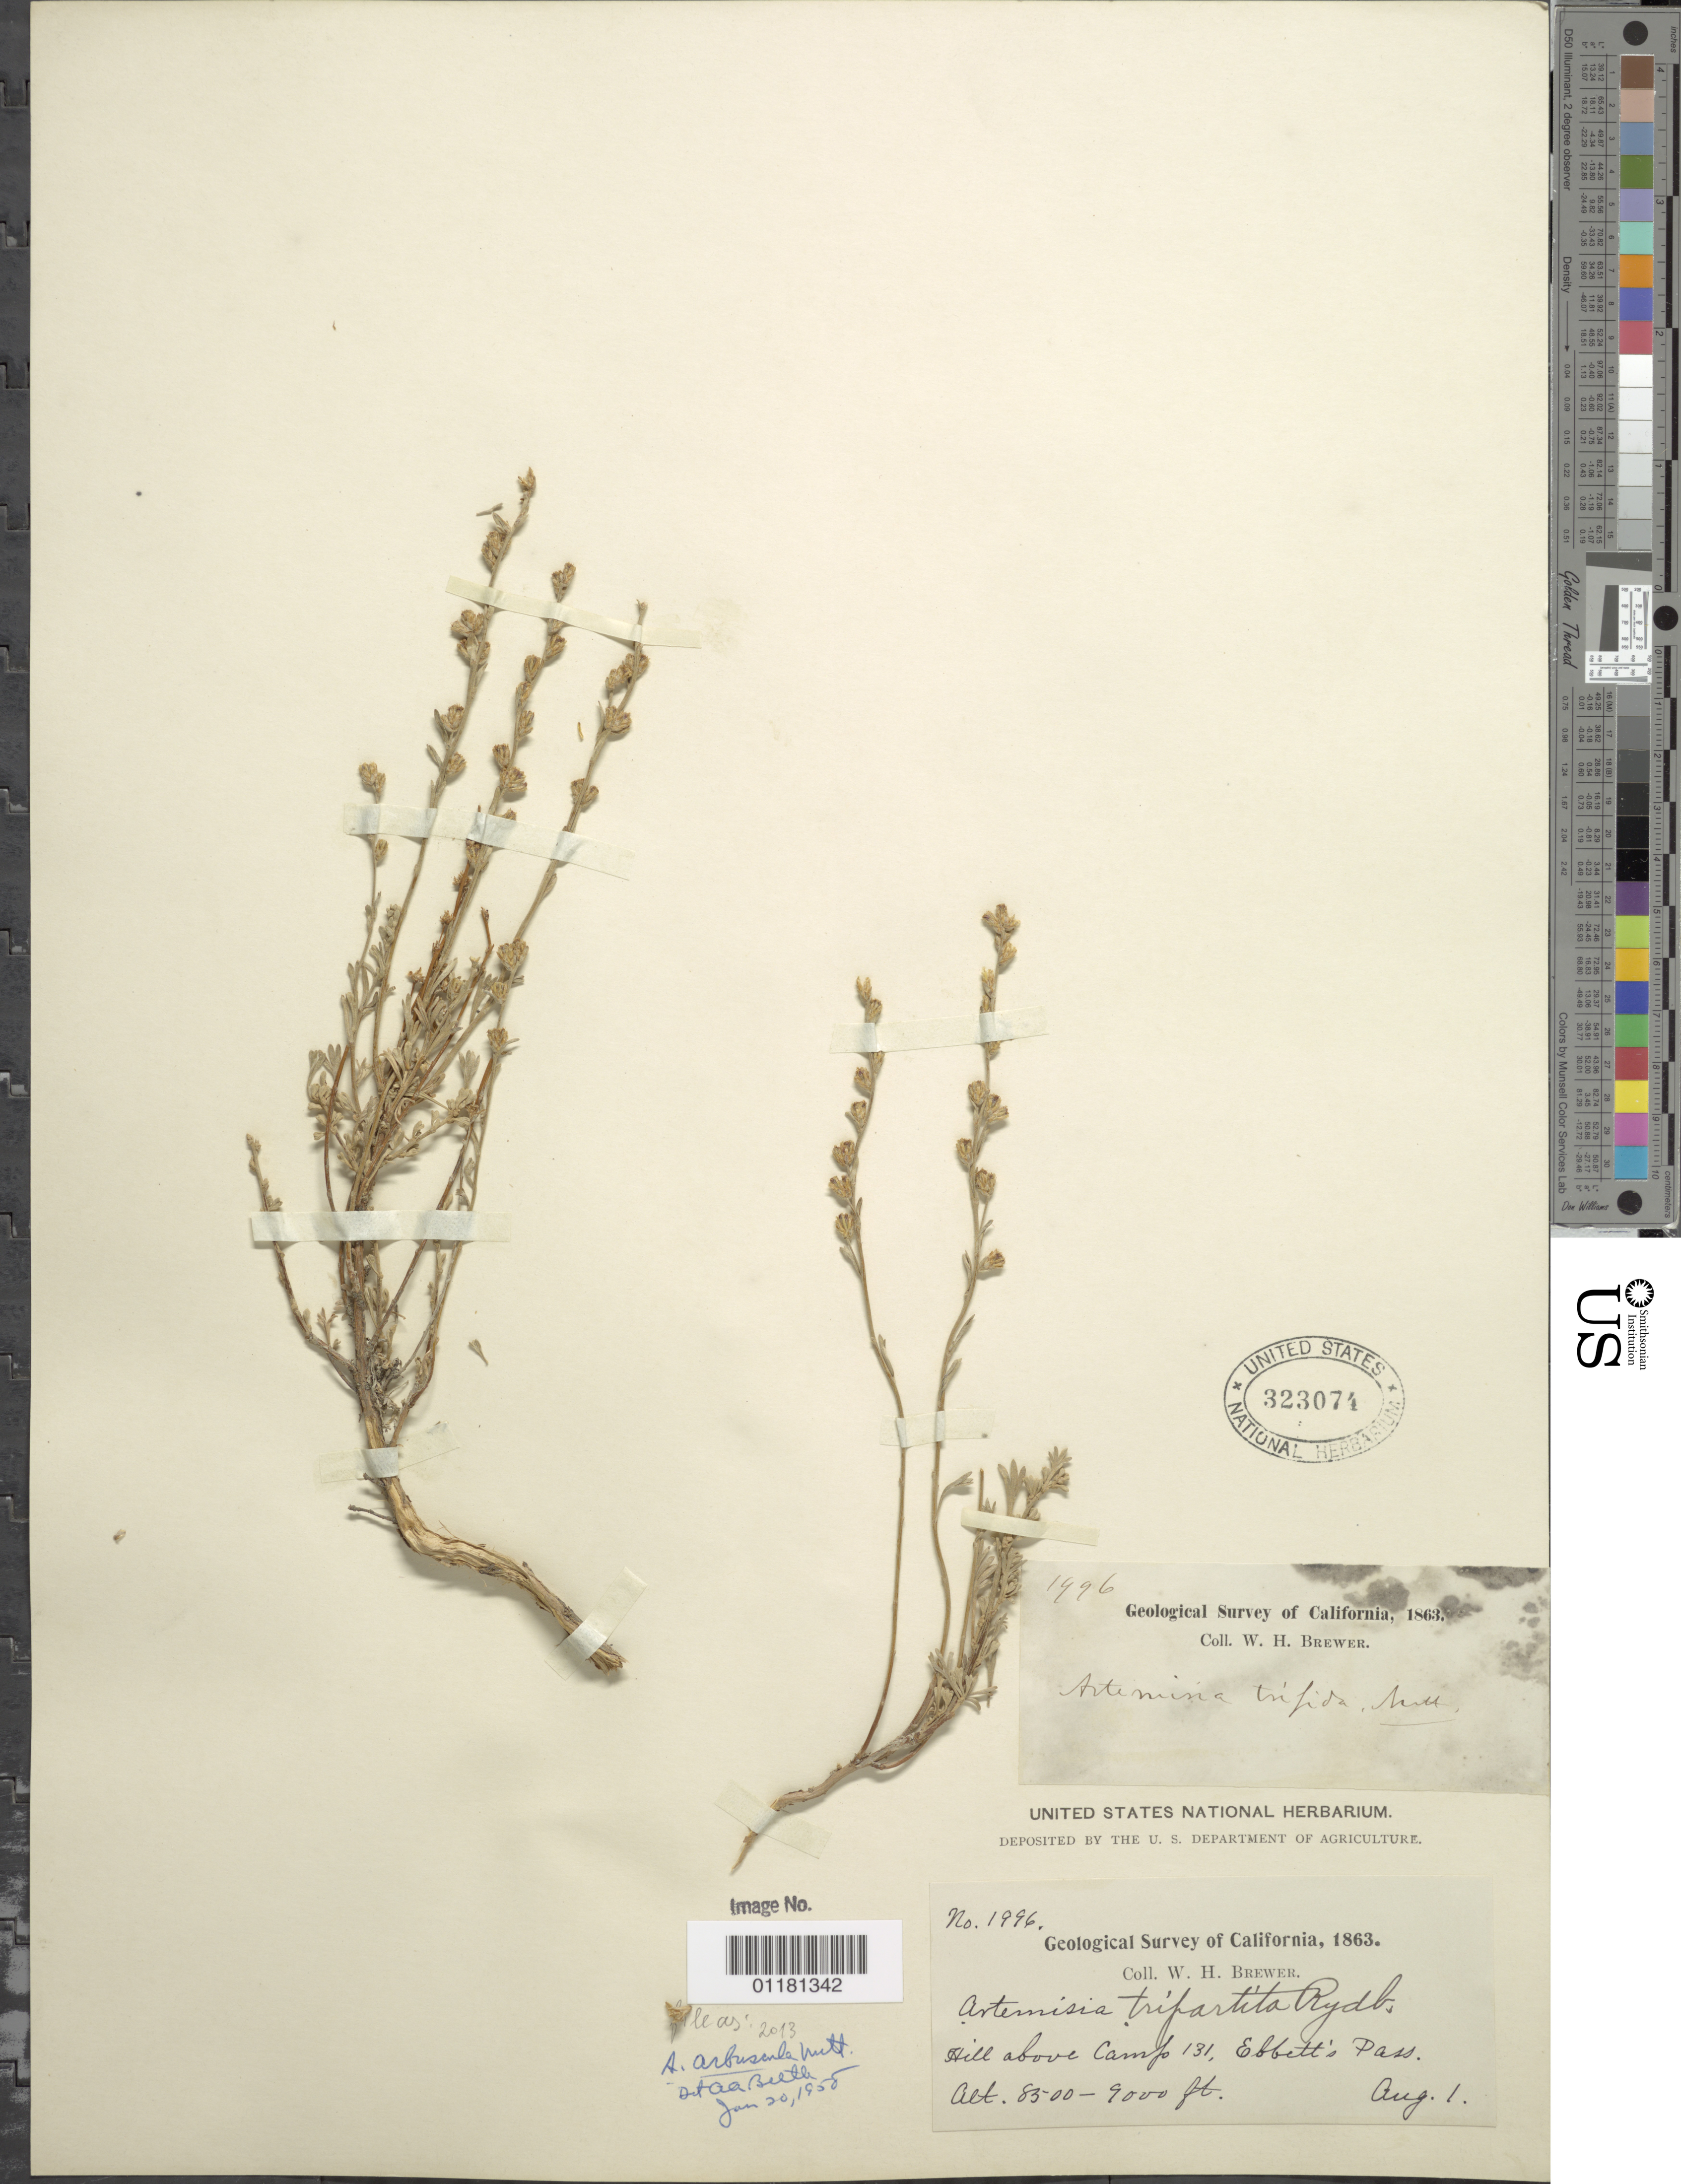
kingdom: Plantae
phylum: Tracheophyta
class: Magnoliopsida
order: Asterales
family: Asteraceae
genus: Artemisia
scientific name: Artemisia arbuscula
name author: Nutt.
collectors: W. H. Brewer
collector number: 1996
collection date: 1863-08-01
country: United States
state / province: California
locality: Ebbit's Pass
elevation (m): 2591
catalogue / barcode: US 323074